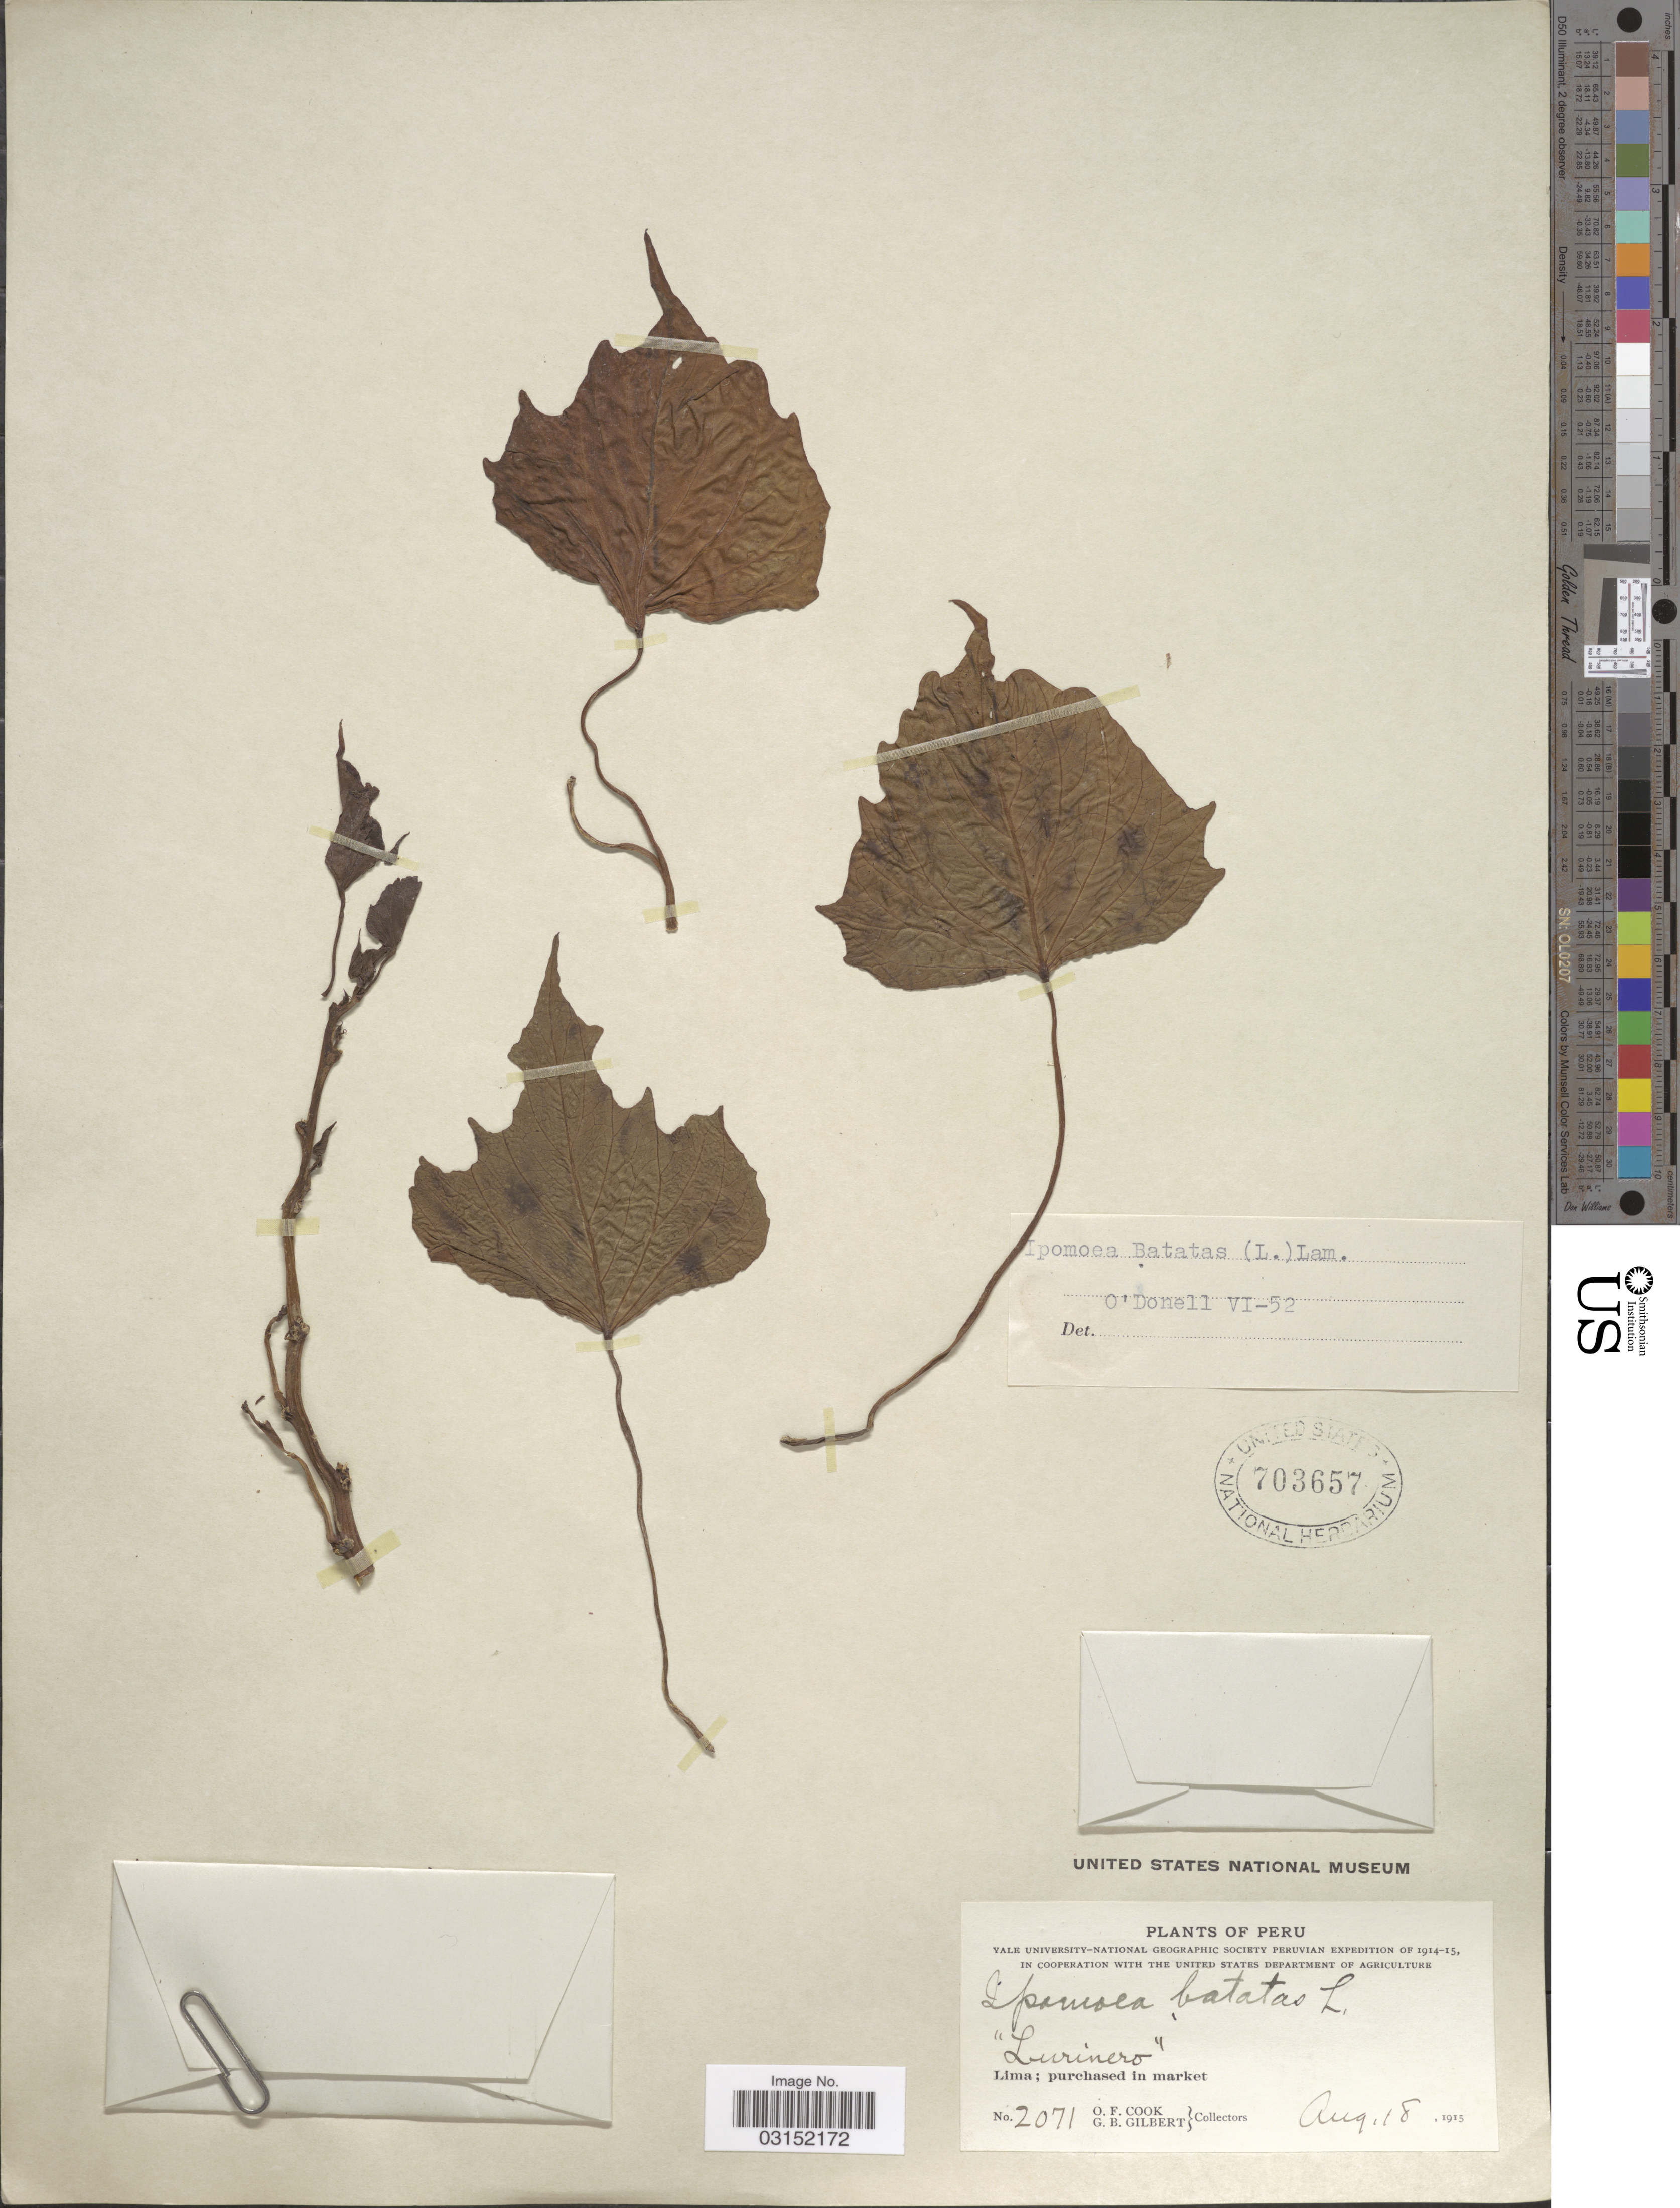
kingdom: Plantae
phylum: Tracheophyta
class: Magnoliopsida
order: Solanales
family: Convolvulaceae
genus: Ipomoea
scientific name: Ipomoea batatas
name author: (L.) Lam.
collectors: O. F. Cook & G. B. Gilbert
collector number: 2071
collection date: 1915-08-18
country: Peru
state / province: Lima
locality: Lima ; purchased in market.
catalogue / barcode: US 703657